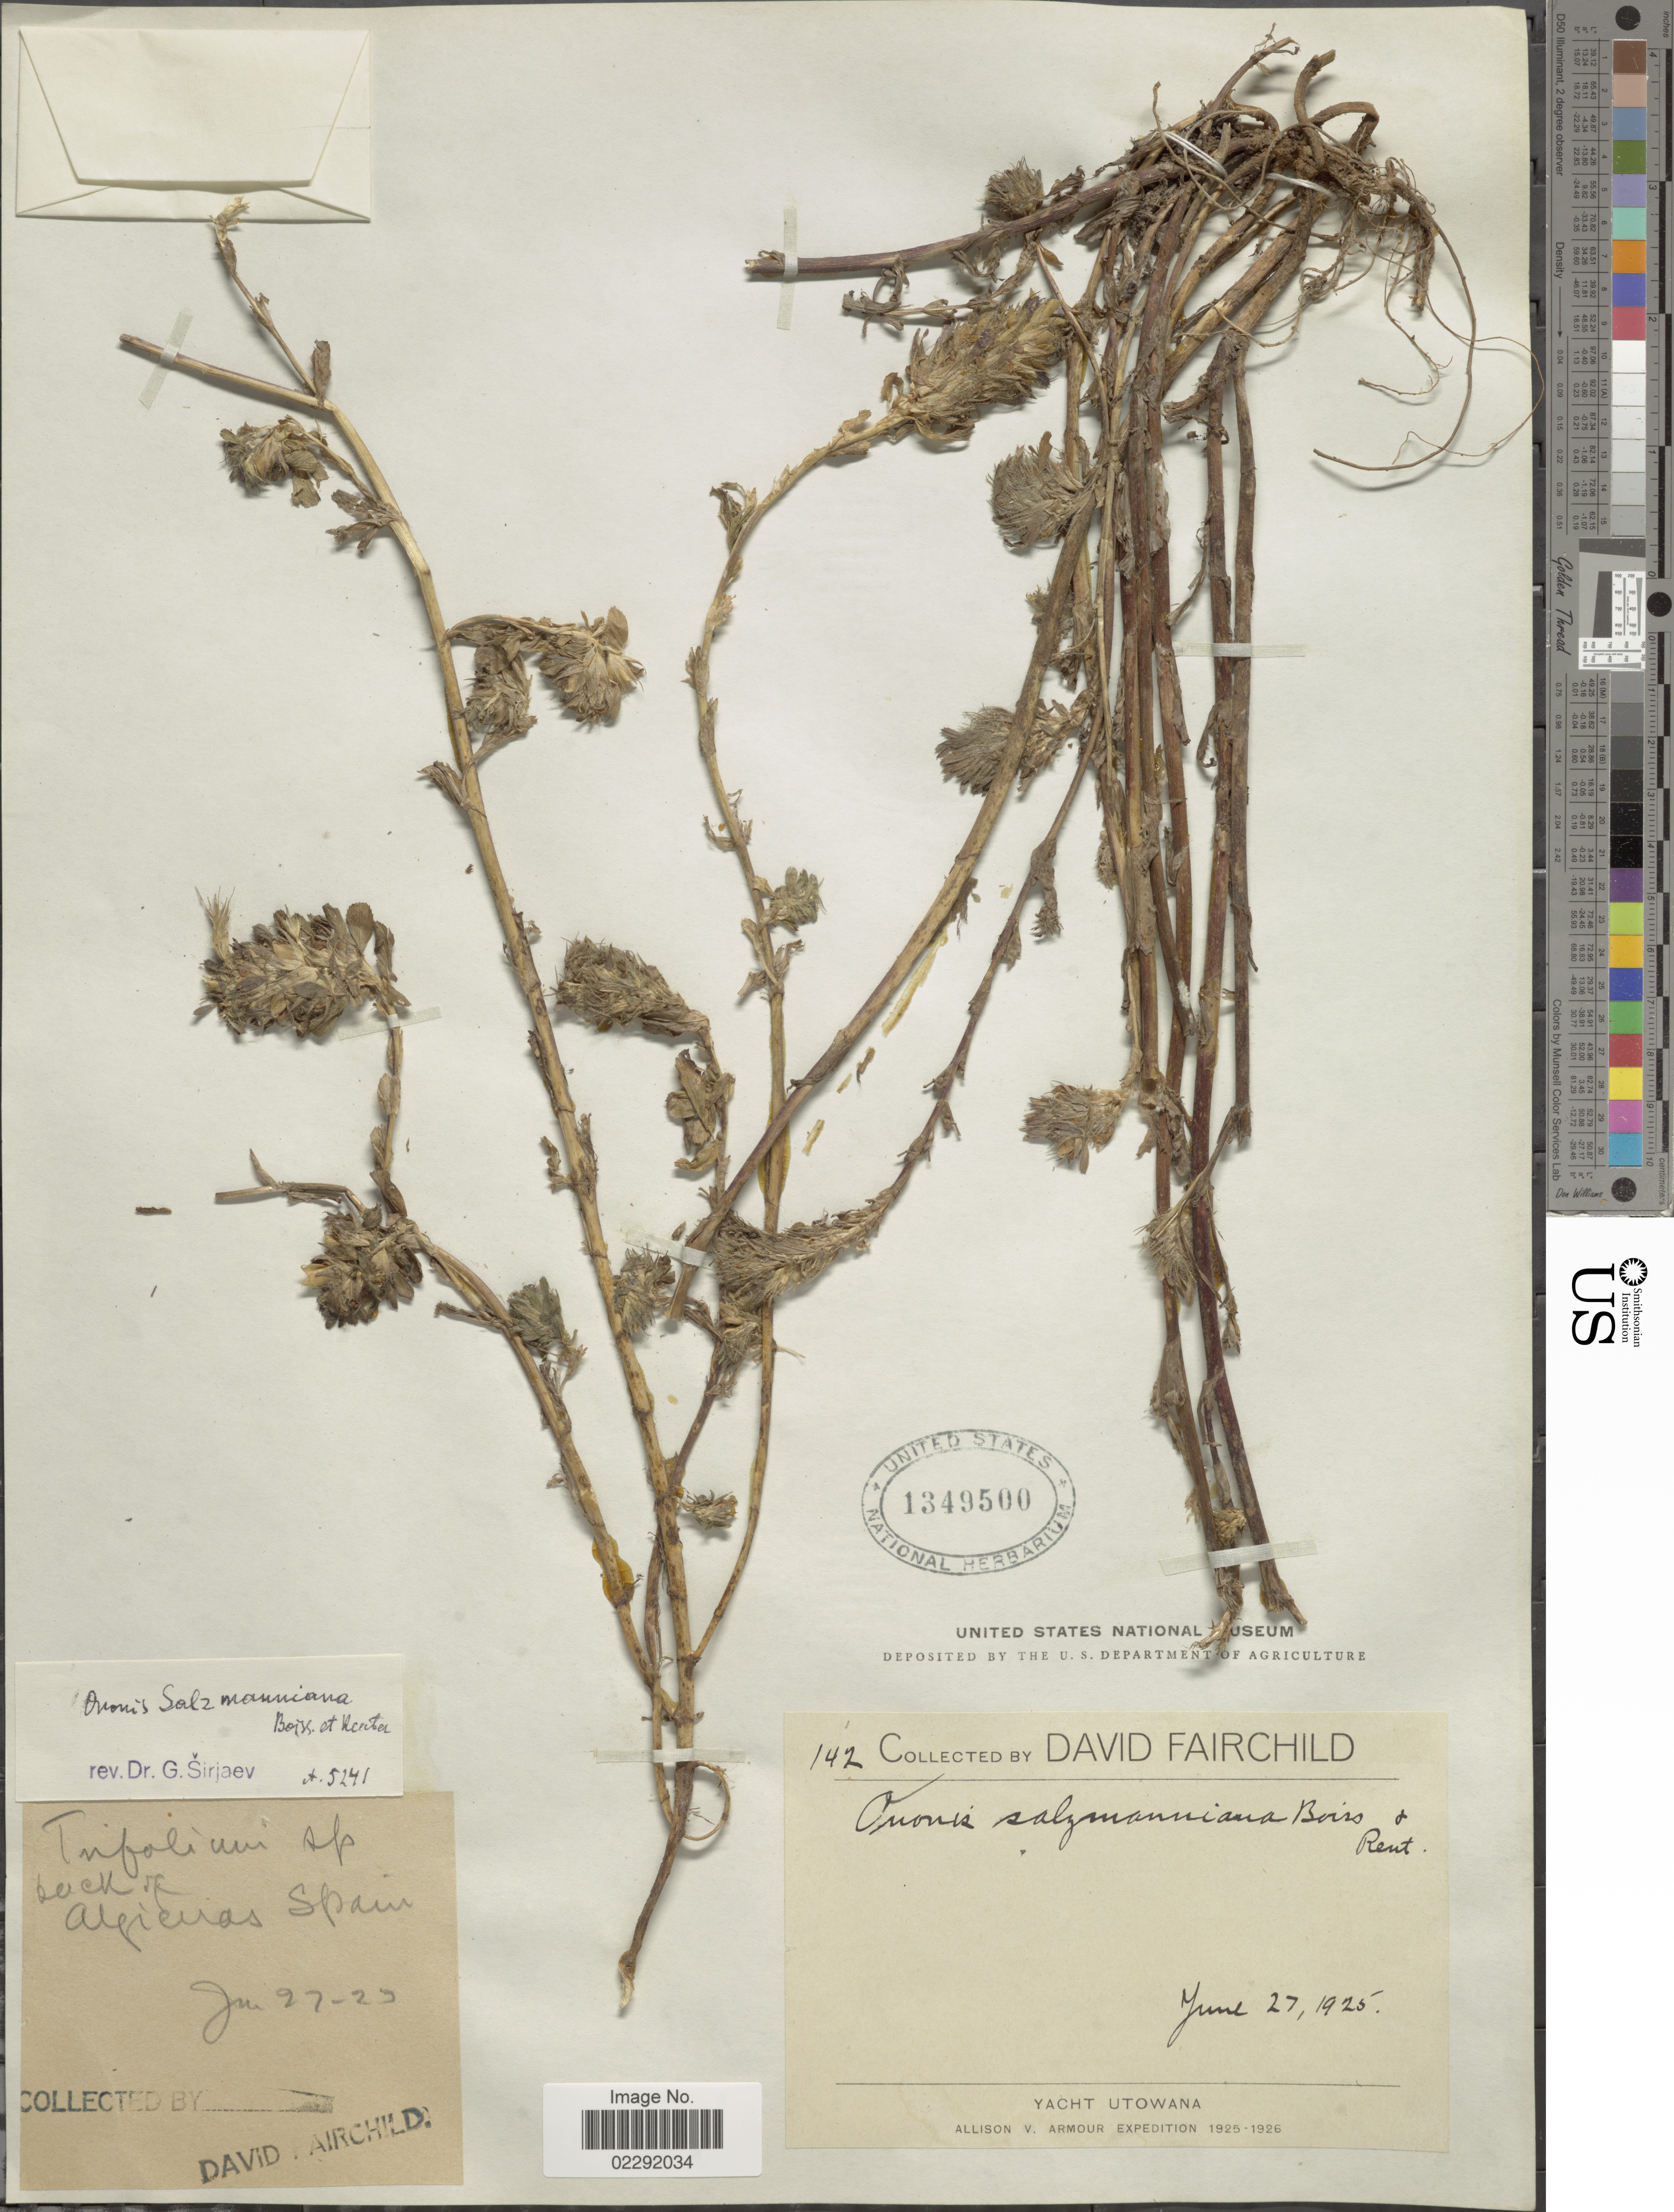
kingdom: Plantae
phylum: Tracheophyta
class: Magnoliopsida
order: Fabales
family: Fabaceae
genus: Ononis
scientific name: Ononis salzamanniana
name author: Boiss. & Reut.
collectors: D. Fairchild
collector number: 142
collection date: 1925-06-27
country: Spain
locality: Back of Algiceras.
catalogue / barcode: US 1349500